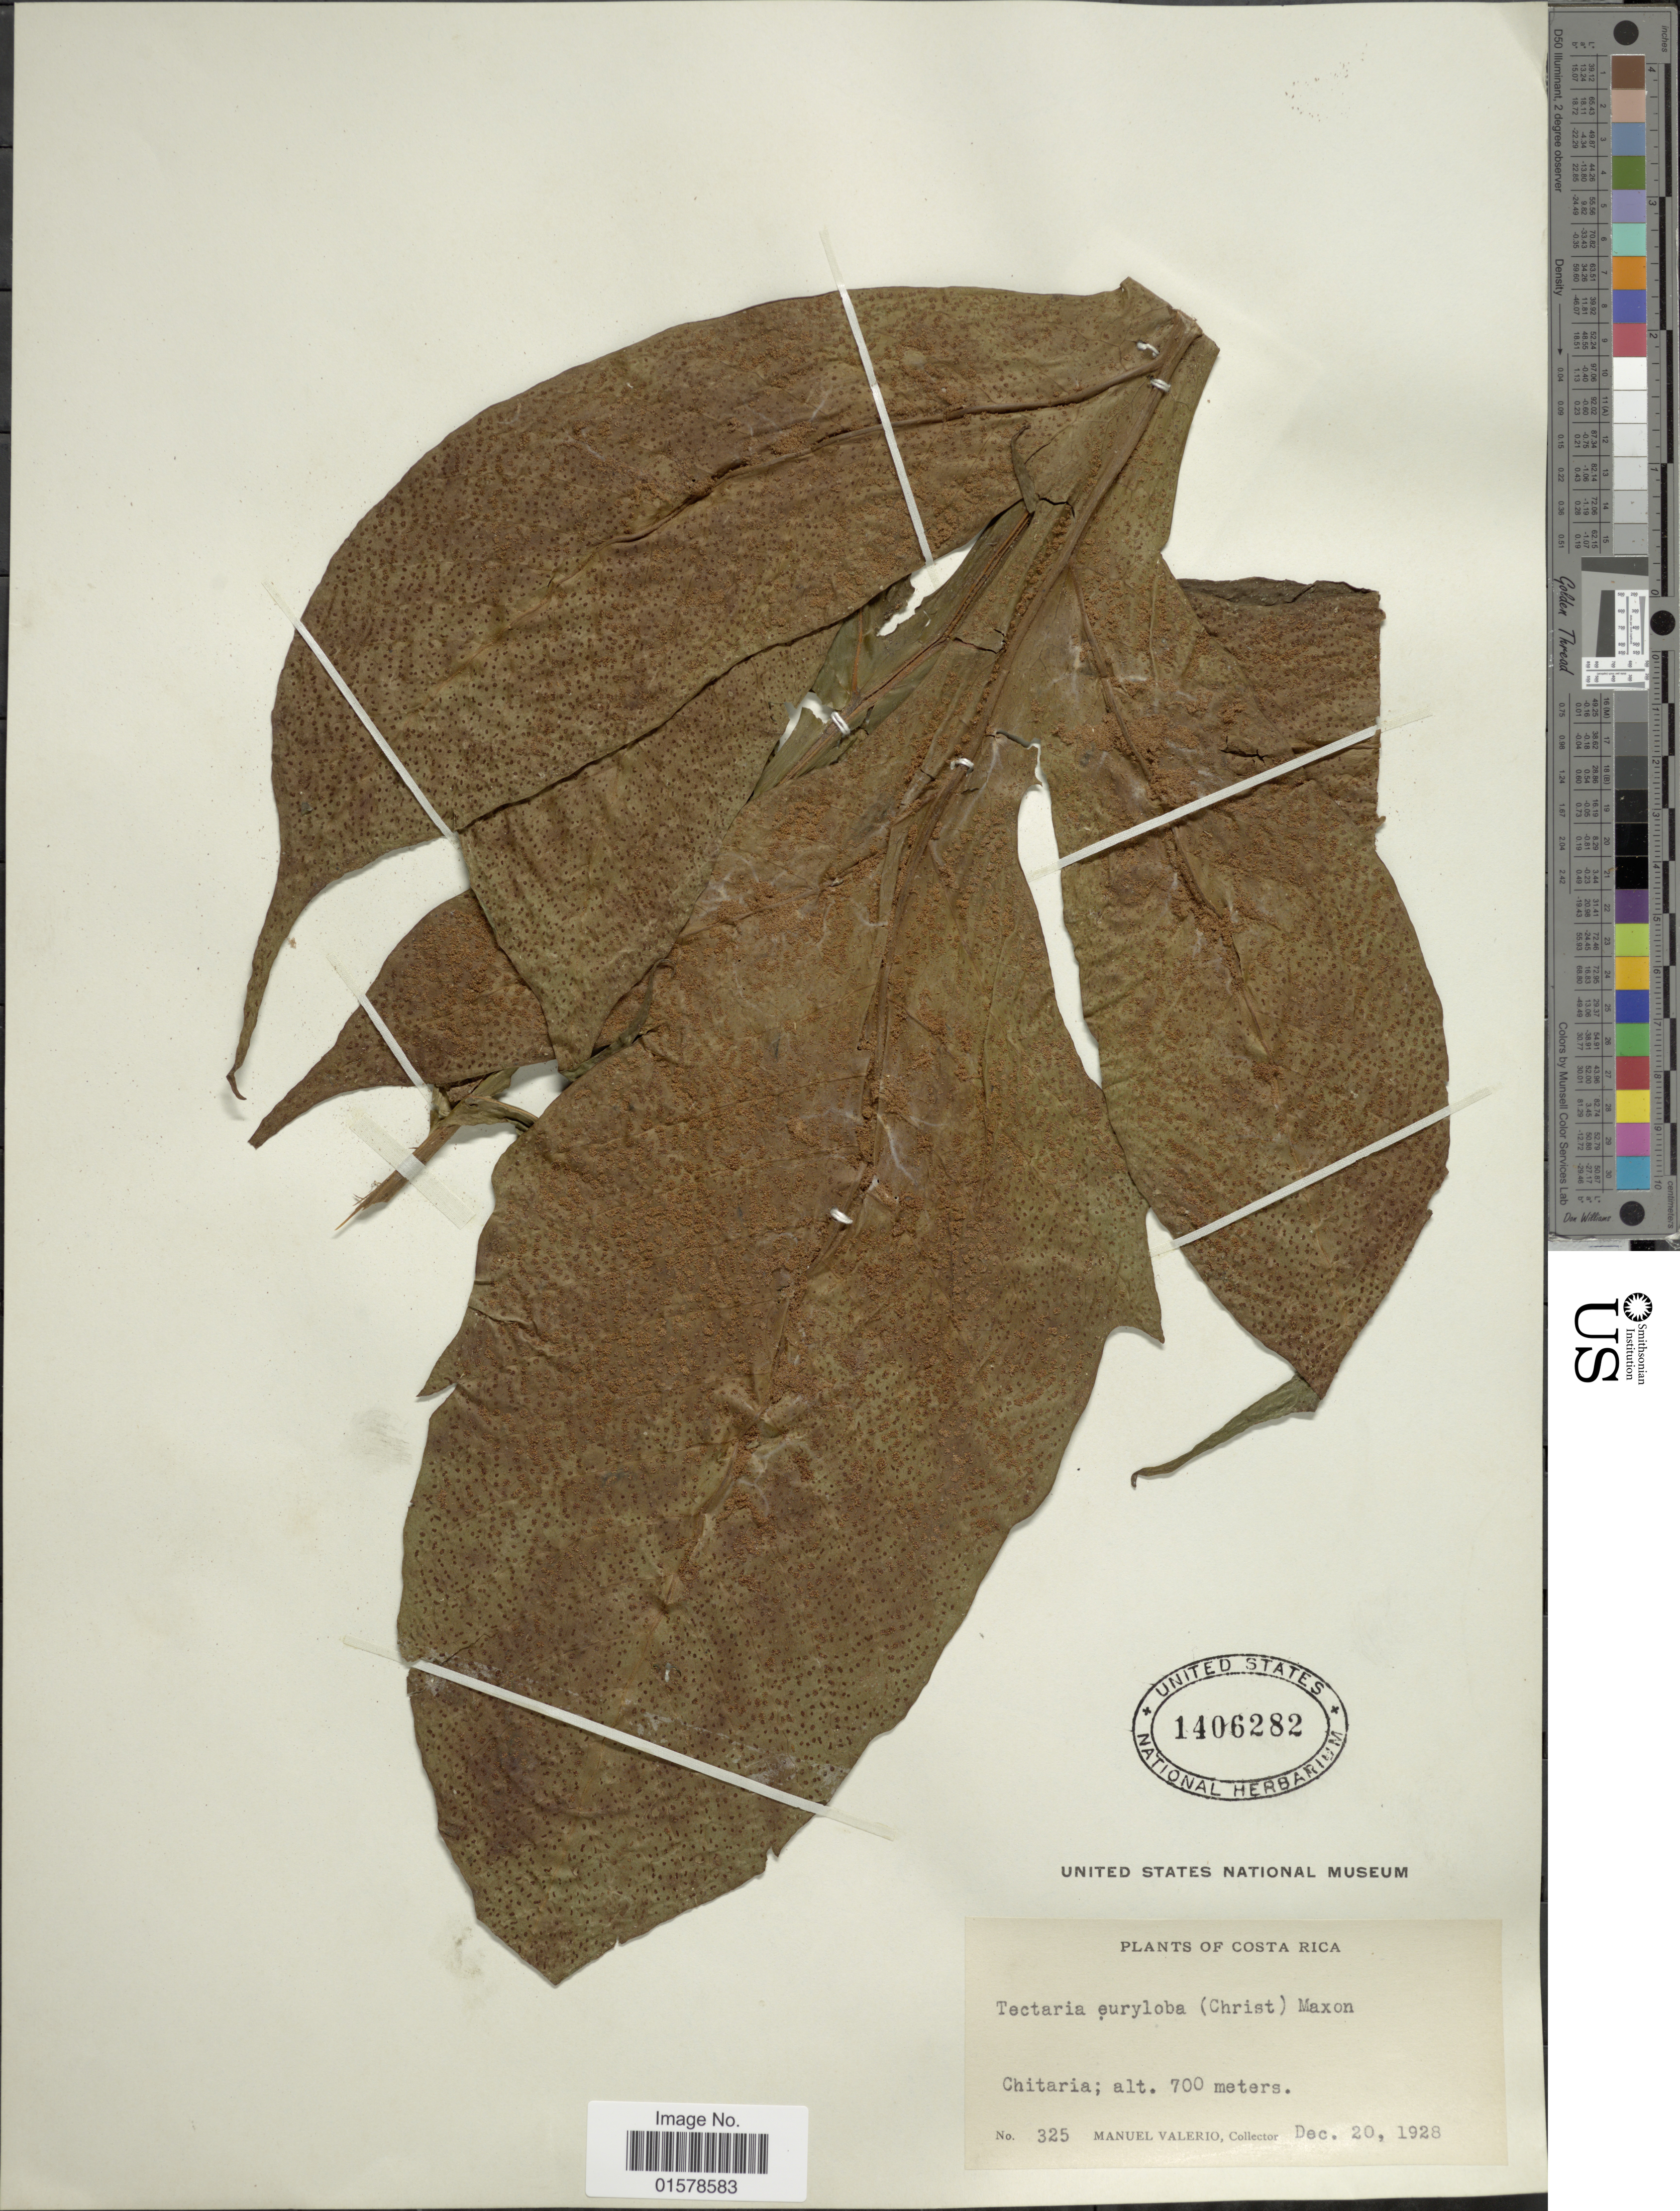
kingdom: Plantae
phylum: Tracheophyta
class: Polypodiopsida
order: Polypodiales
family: Tectariaceae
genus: Tectaria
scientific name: Tectaria nicotianifolia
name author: (Baker) C. Chr.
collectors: M. Valerio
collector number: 325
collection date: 1928-12-20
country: Costa Rica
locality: Chitaria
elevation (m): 700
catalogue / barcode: US 1406282